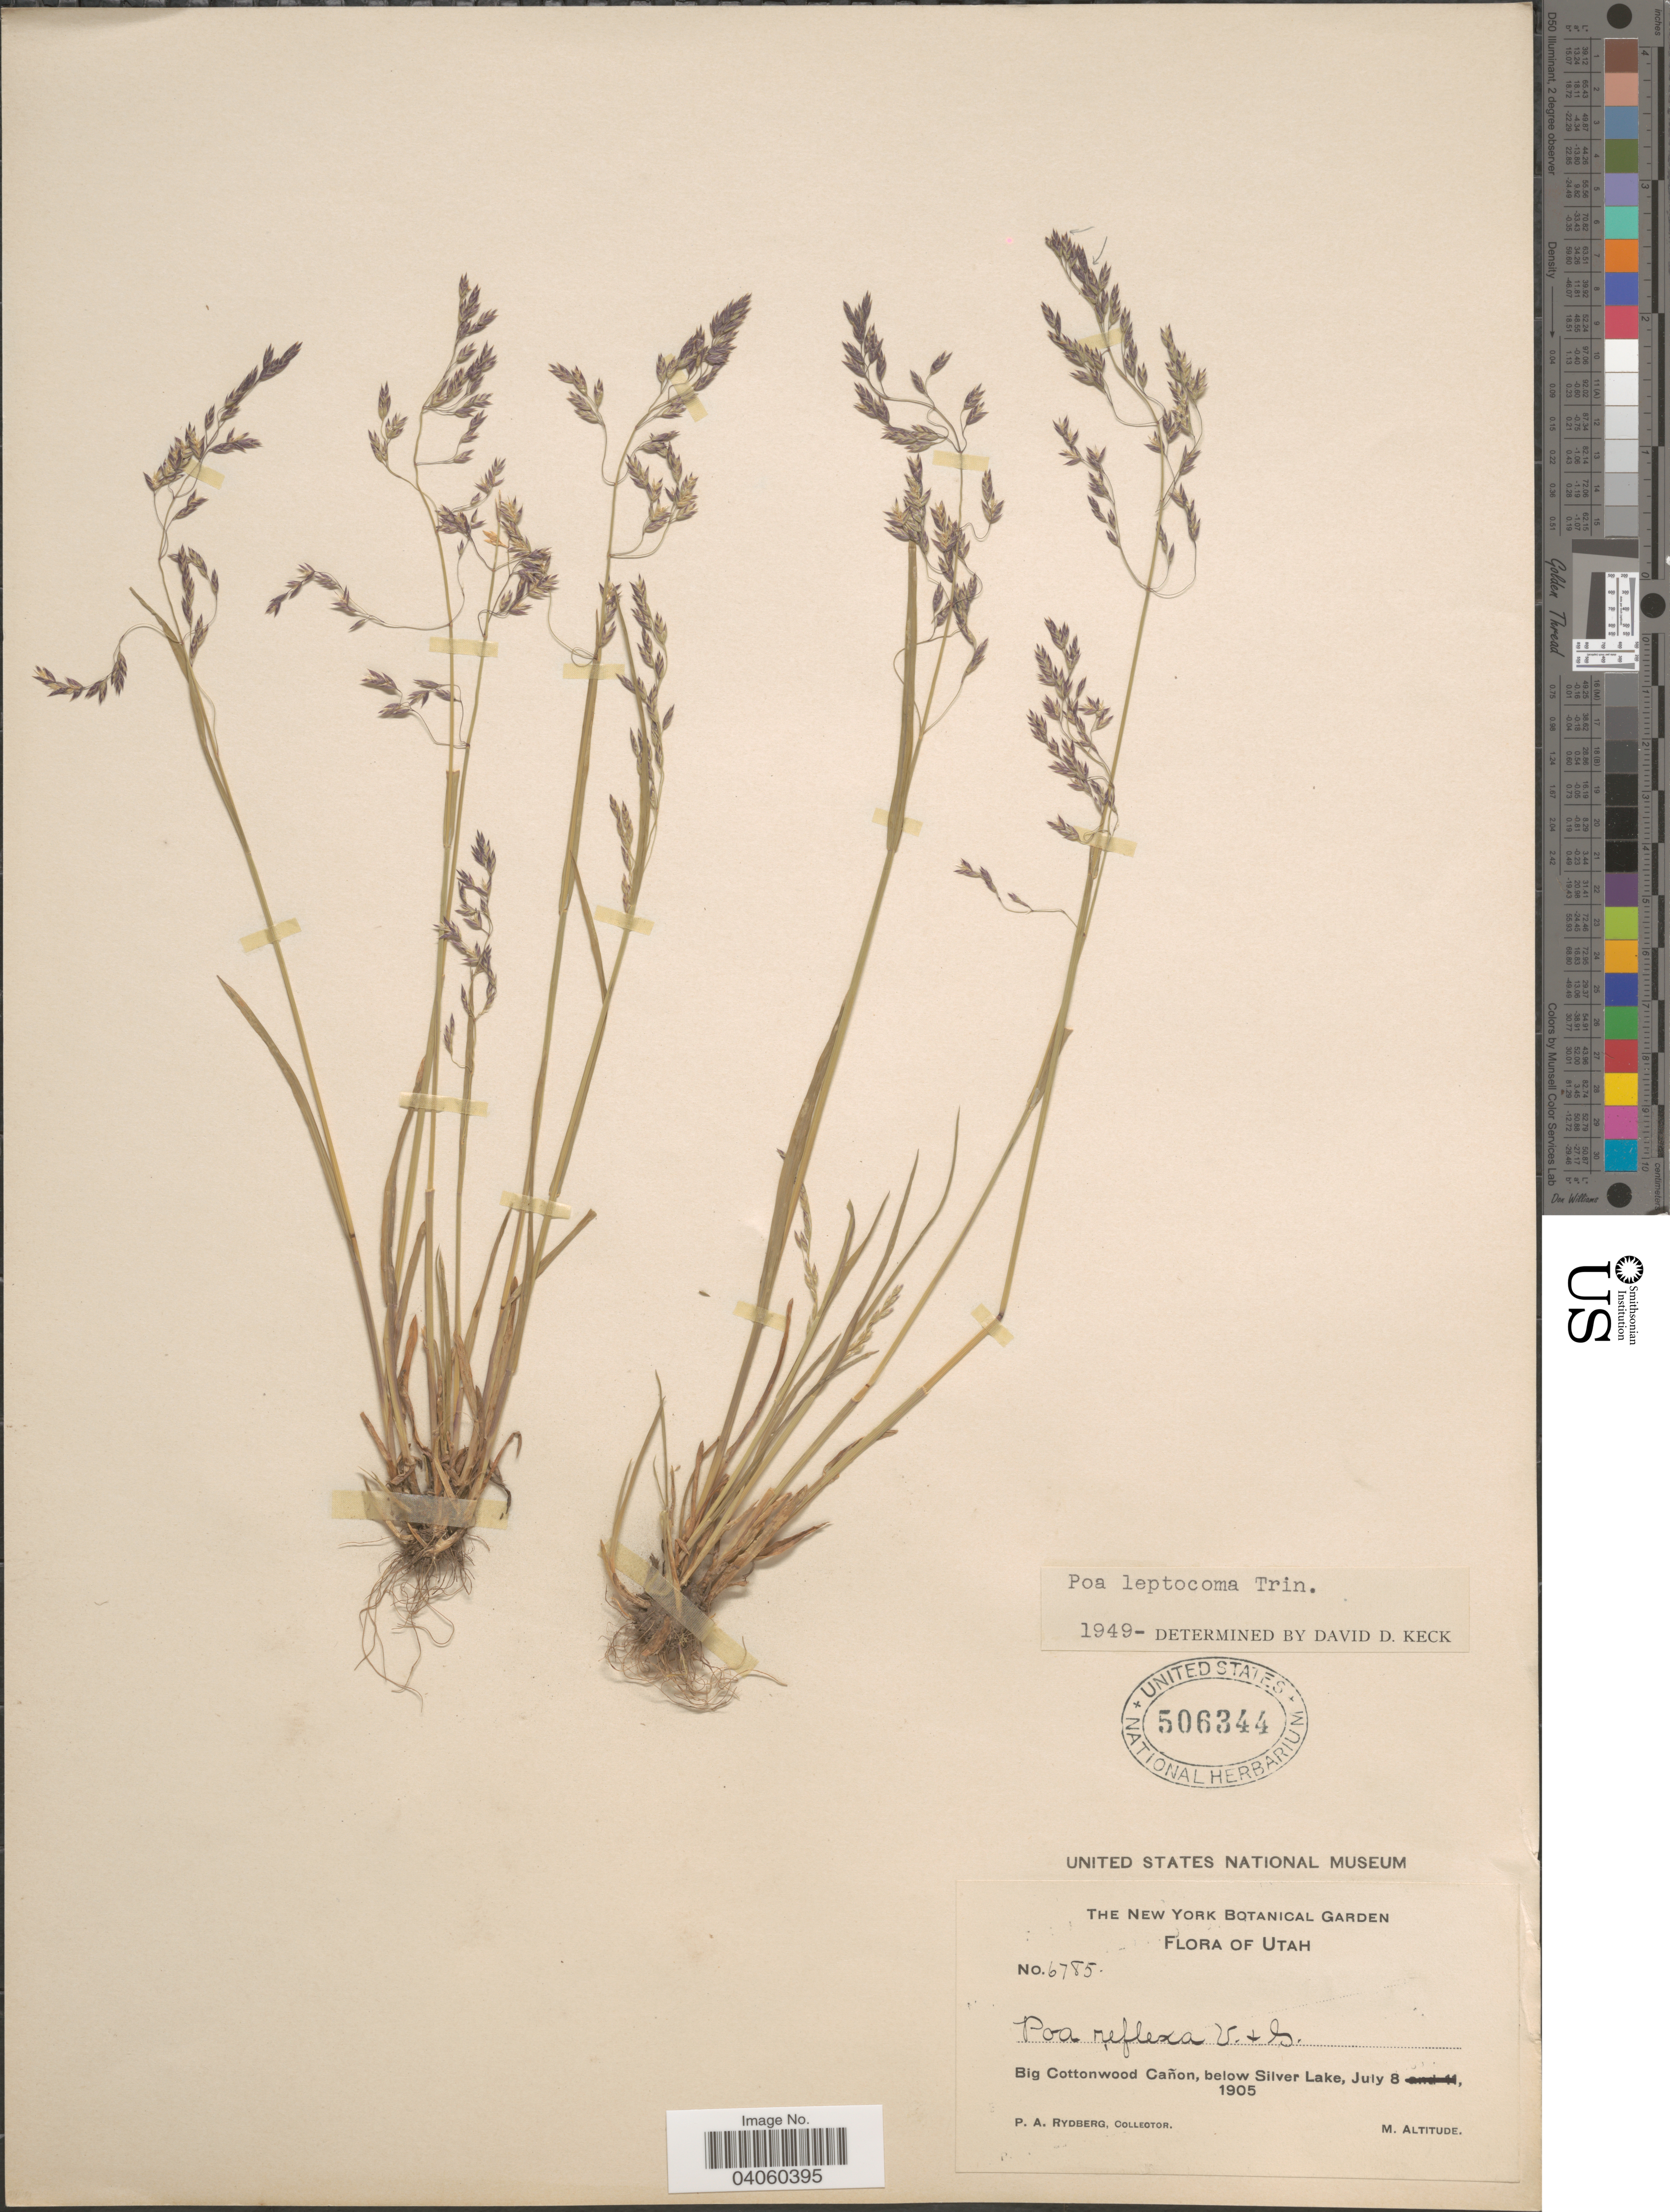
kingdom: Plantae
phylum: Tracheophyta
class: Liliopsida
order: Poales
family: Poaceae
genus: Poa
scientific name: Poa leptocoma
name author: Trin.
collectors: P. A. Rydberg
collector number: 6785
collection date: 1905-07-08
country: United States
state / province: Utah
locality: Big Cottonwood Cañon, below Silver Lake.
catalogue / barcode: US 506344